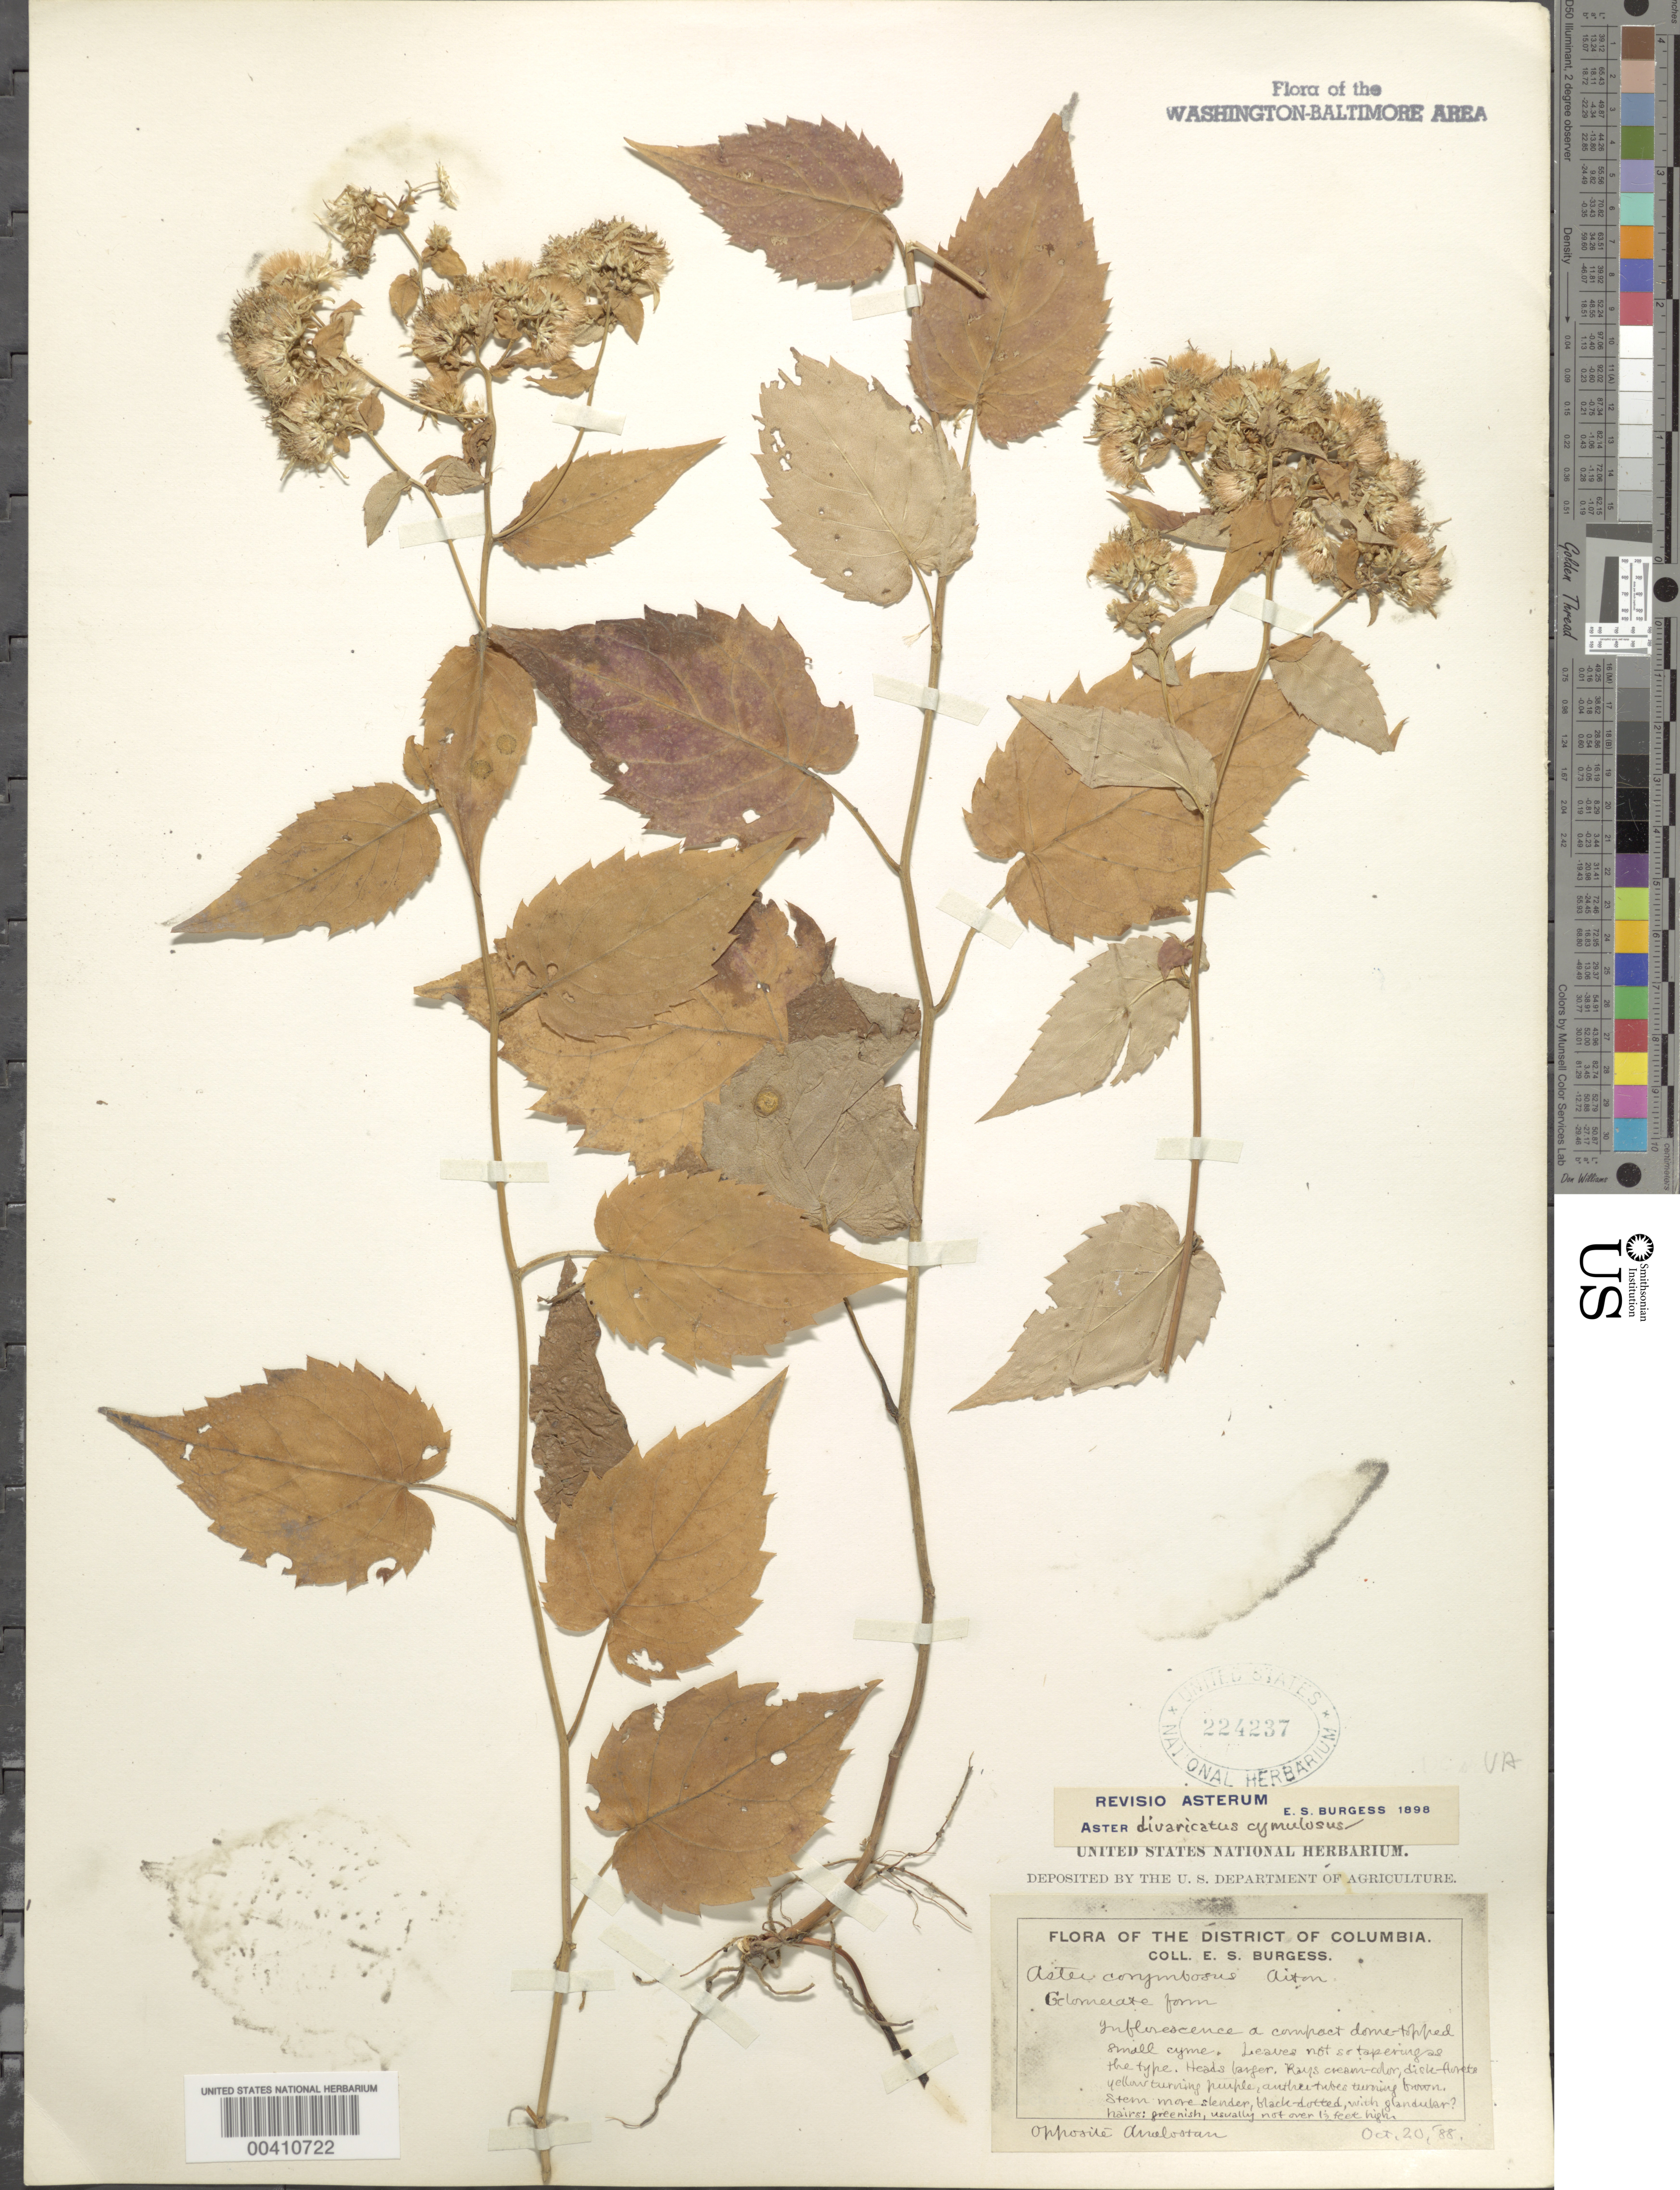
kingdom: Plantae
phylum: Tracheophyta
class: Magnoliopsida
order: Asterales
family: Asteraceae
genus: Eurybia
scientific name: Eurybia divaricata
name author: (L.) G.L. Nesom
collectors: E. Burgess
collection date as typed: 20 Oct 1888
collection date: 1888-10-20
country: United States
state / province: District of Columbia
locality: opposite Roosevelt Island (Analostan)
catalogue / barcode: US 224237